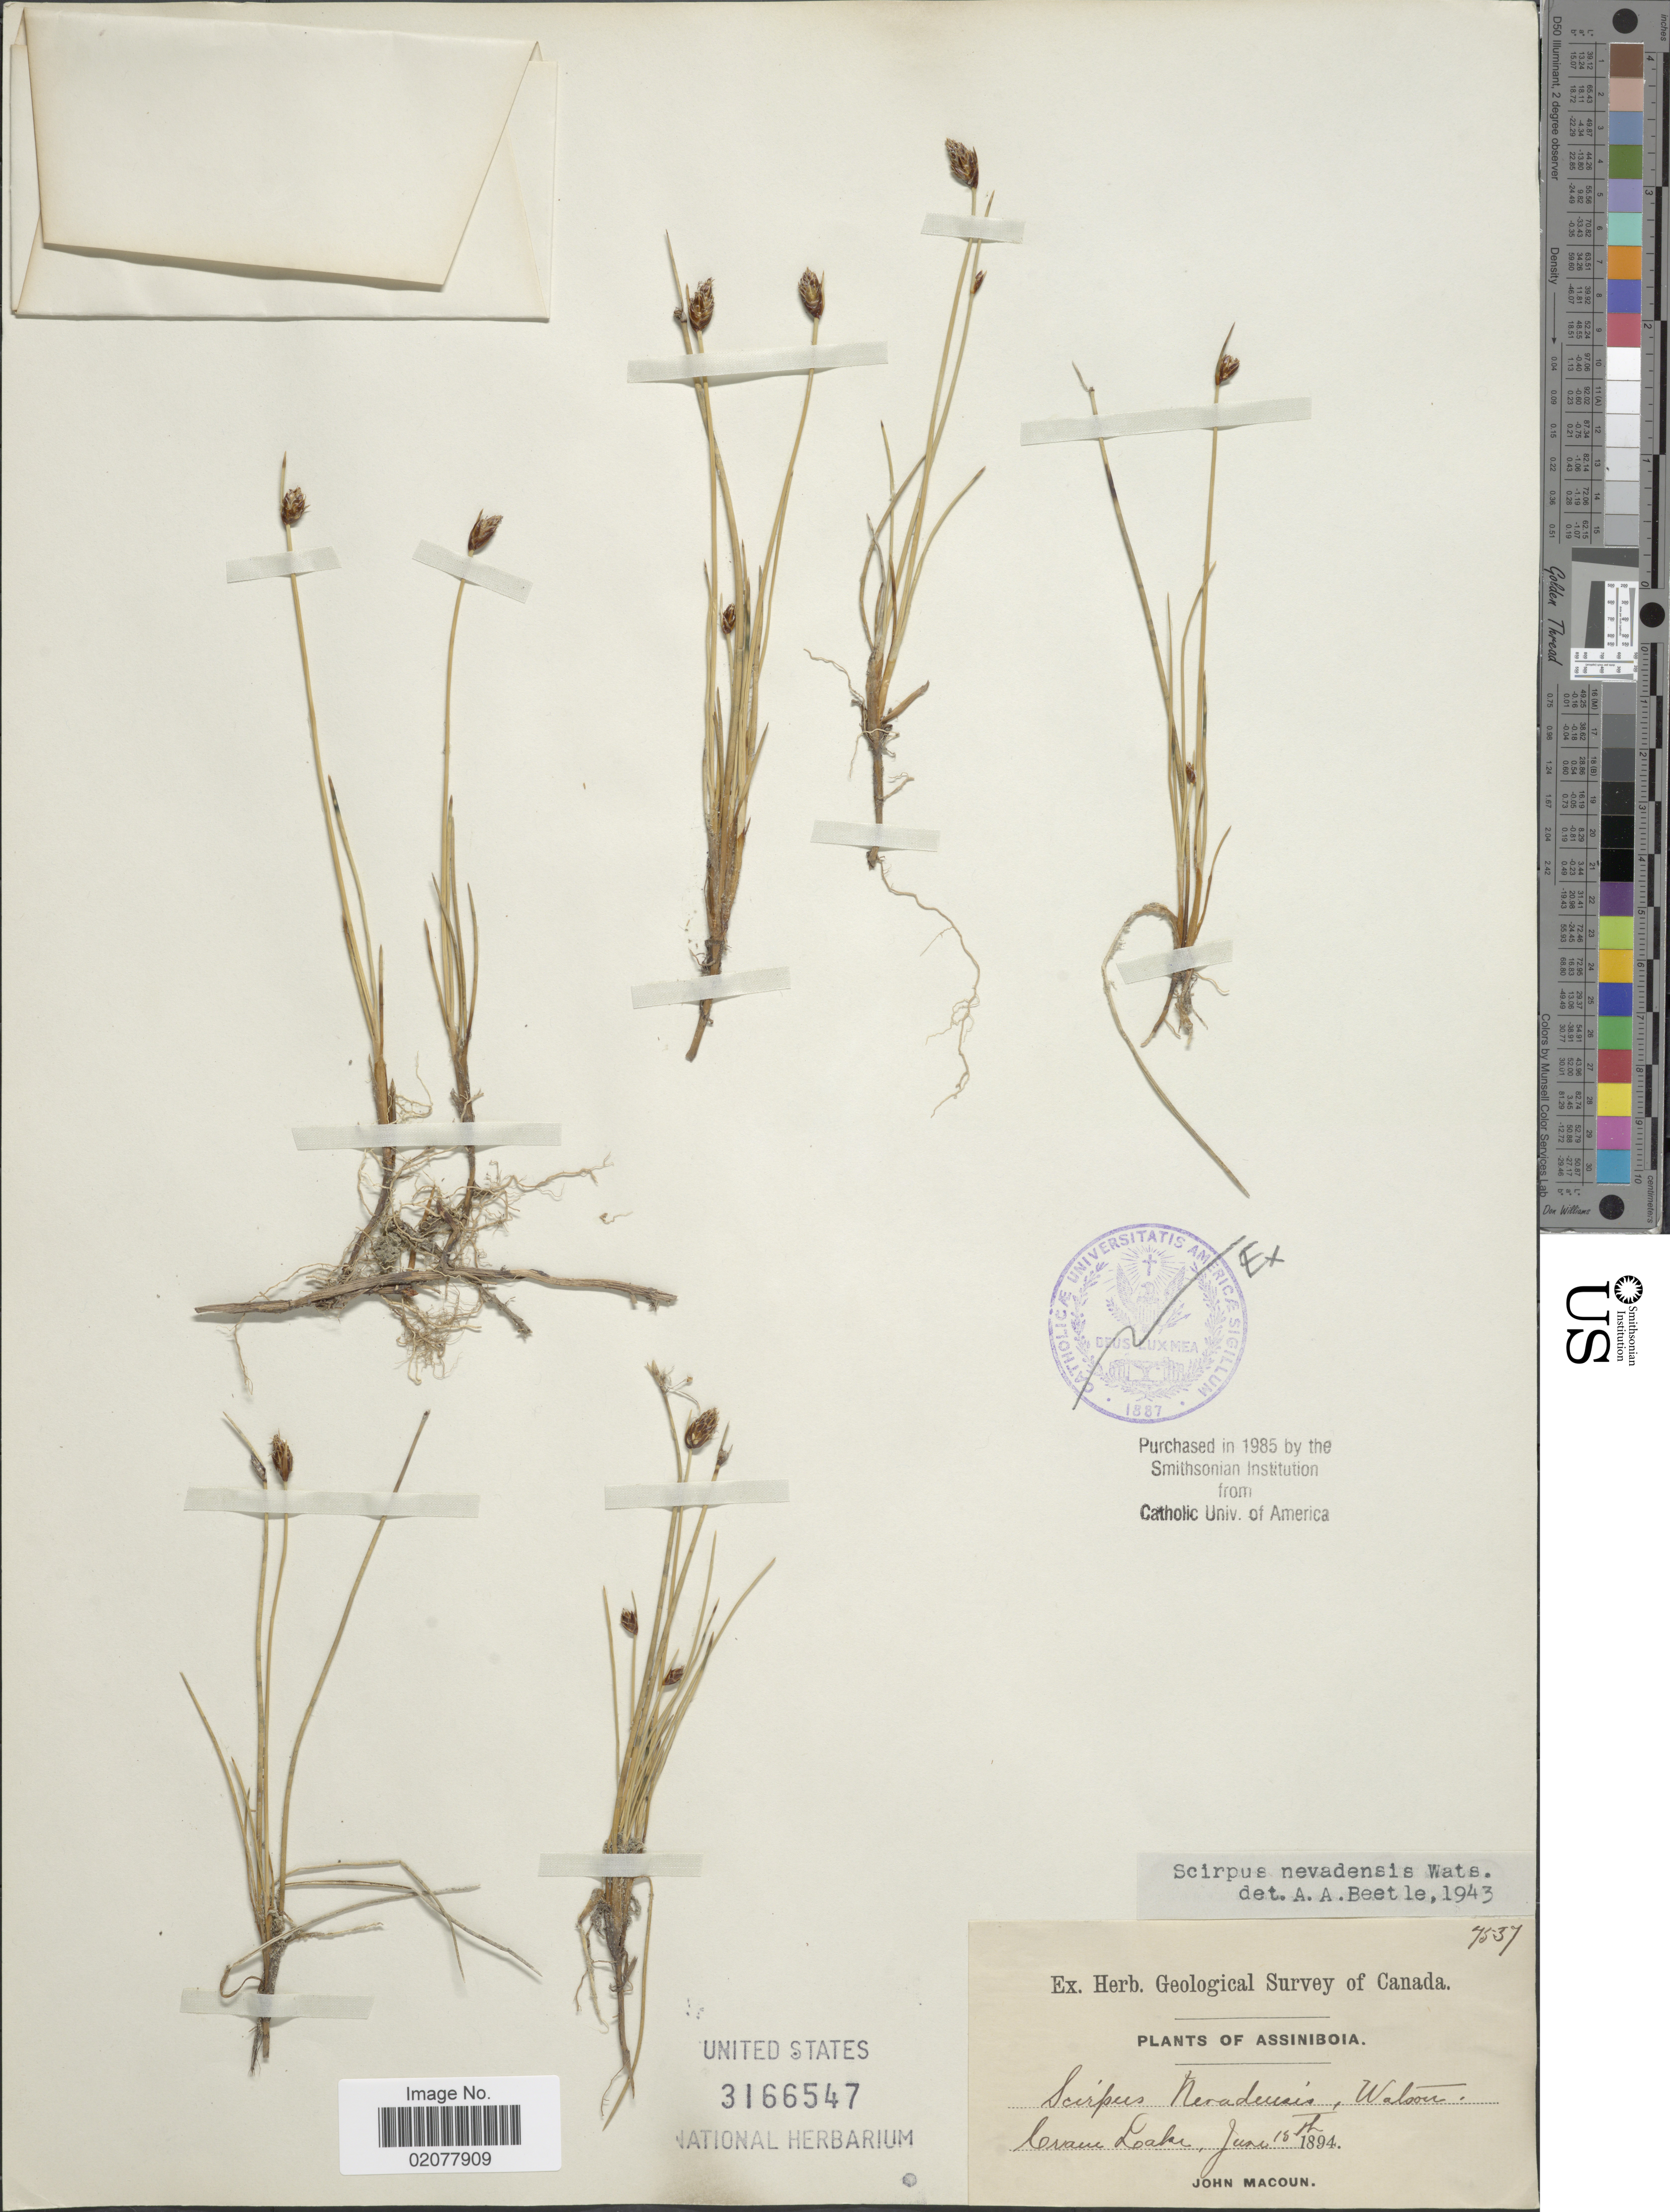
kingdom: Plantae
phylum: Tracheophyta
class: Liliopsida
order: Poales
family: Cyperaceae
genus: Amphiscirpus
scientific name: Amphiscirpus nevadensis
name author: (S. Watson) Oteng-Yeb.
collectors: J. Macoun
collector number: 7537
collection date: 1894-06-15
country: Canada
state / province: Saskatchewan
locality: Assiniboia. Crane Lake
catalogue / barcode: US 3166547